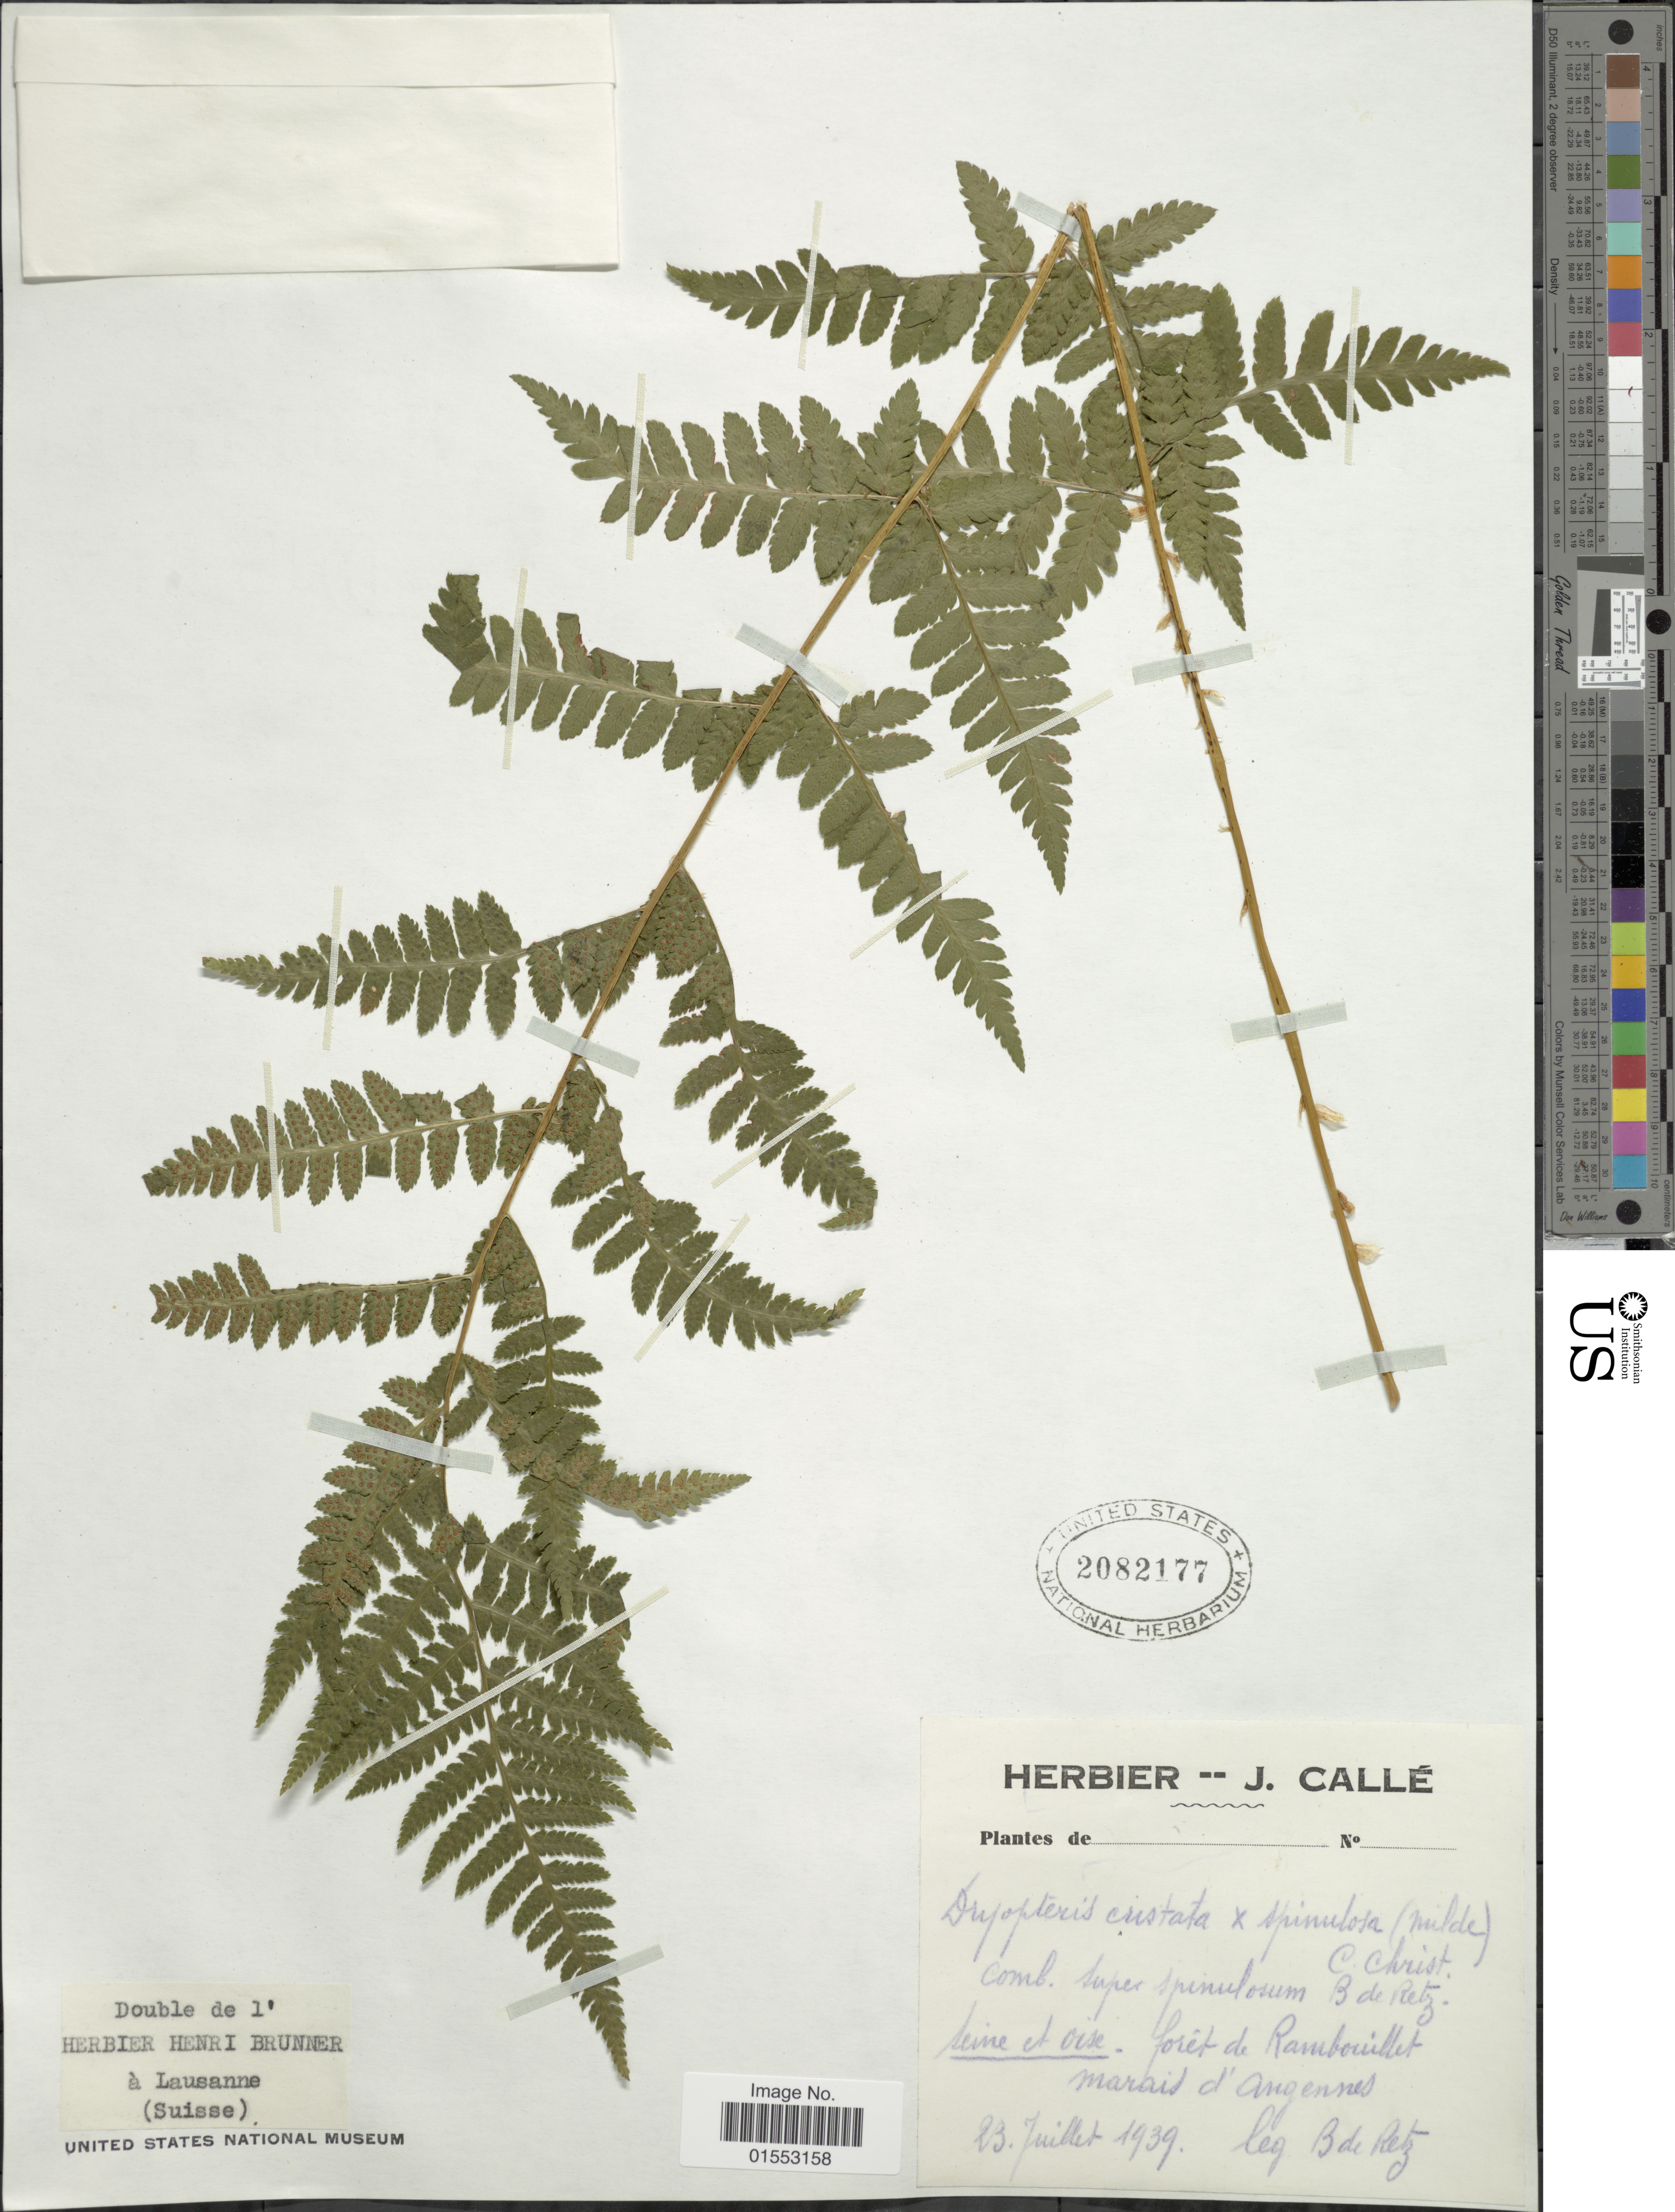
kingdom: Plantae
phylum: Tracheophyta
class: Polypodiopsida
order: Polypodiales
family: Dryopteridaceae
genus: Dryopteris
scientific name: Dryopteris cristata var. spinulosa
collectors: B. de Retz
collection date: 1939-07-23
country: Switzerland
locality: Steine et oise: foret de Rambouillet maraid d'Anoennes a Lausanne [interpreted]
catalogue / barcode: US 2082177